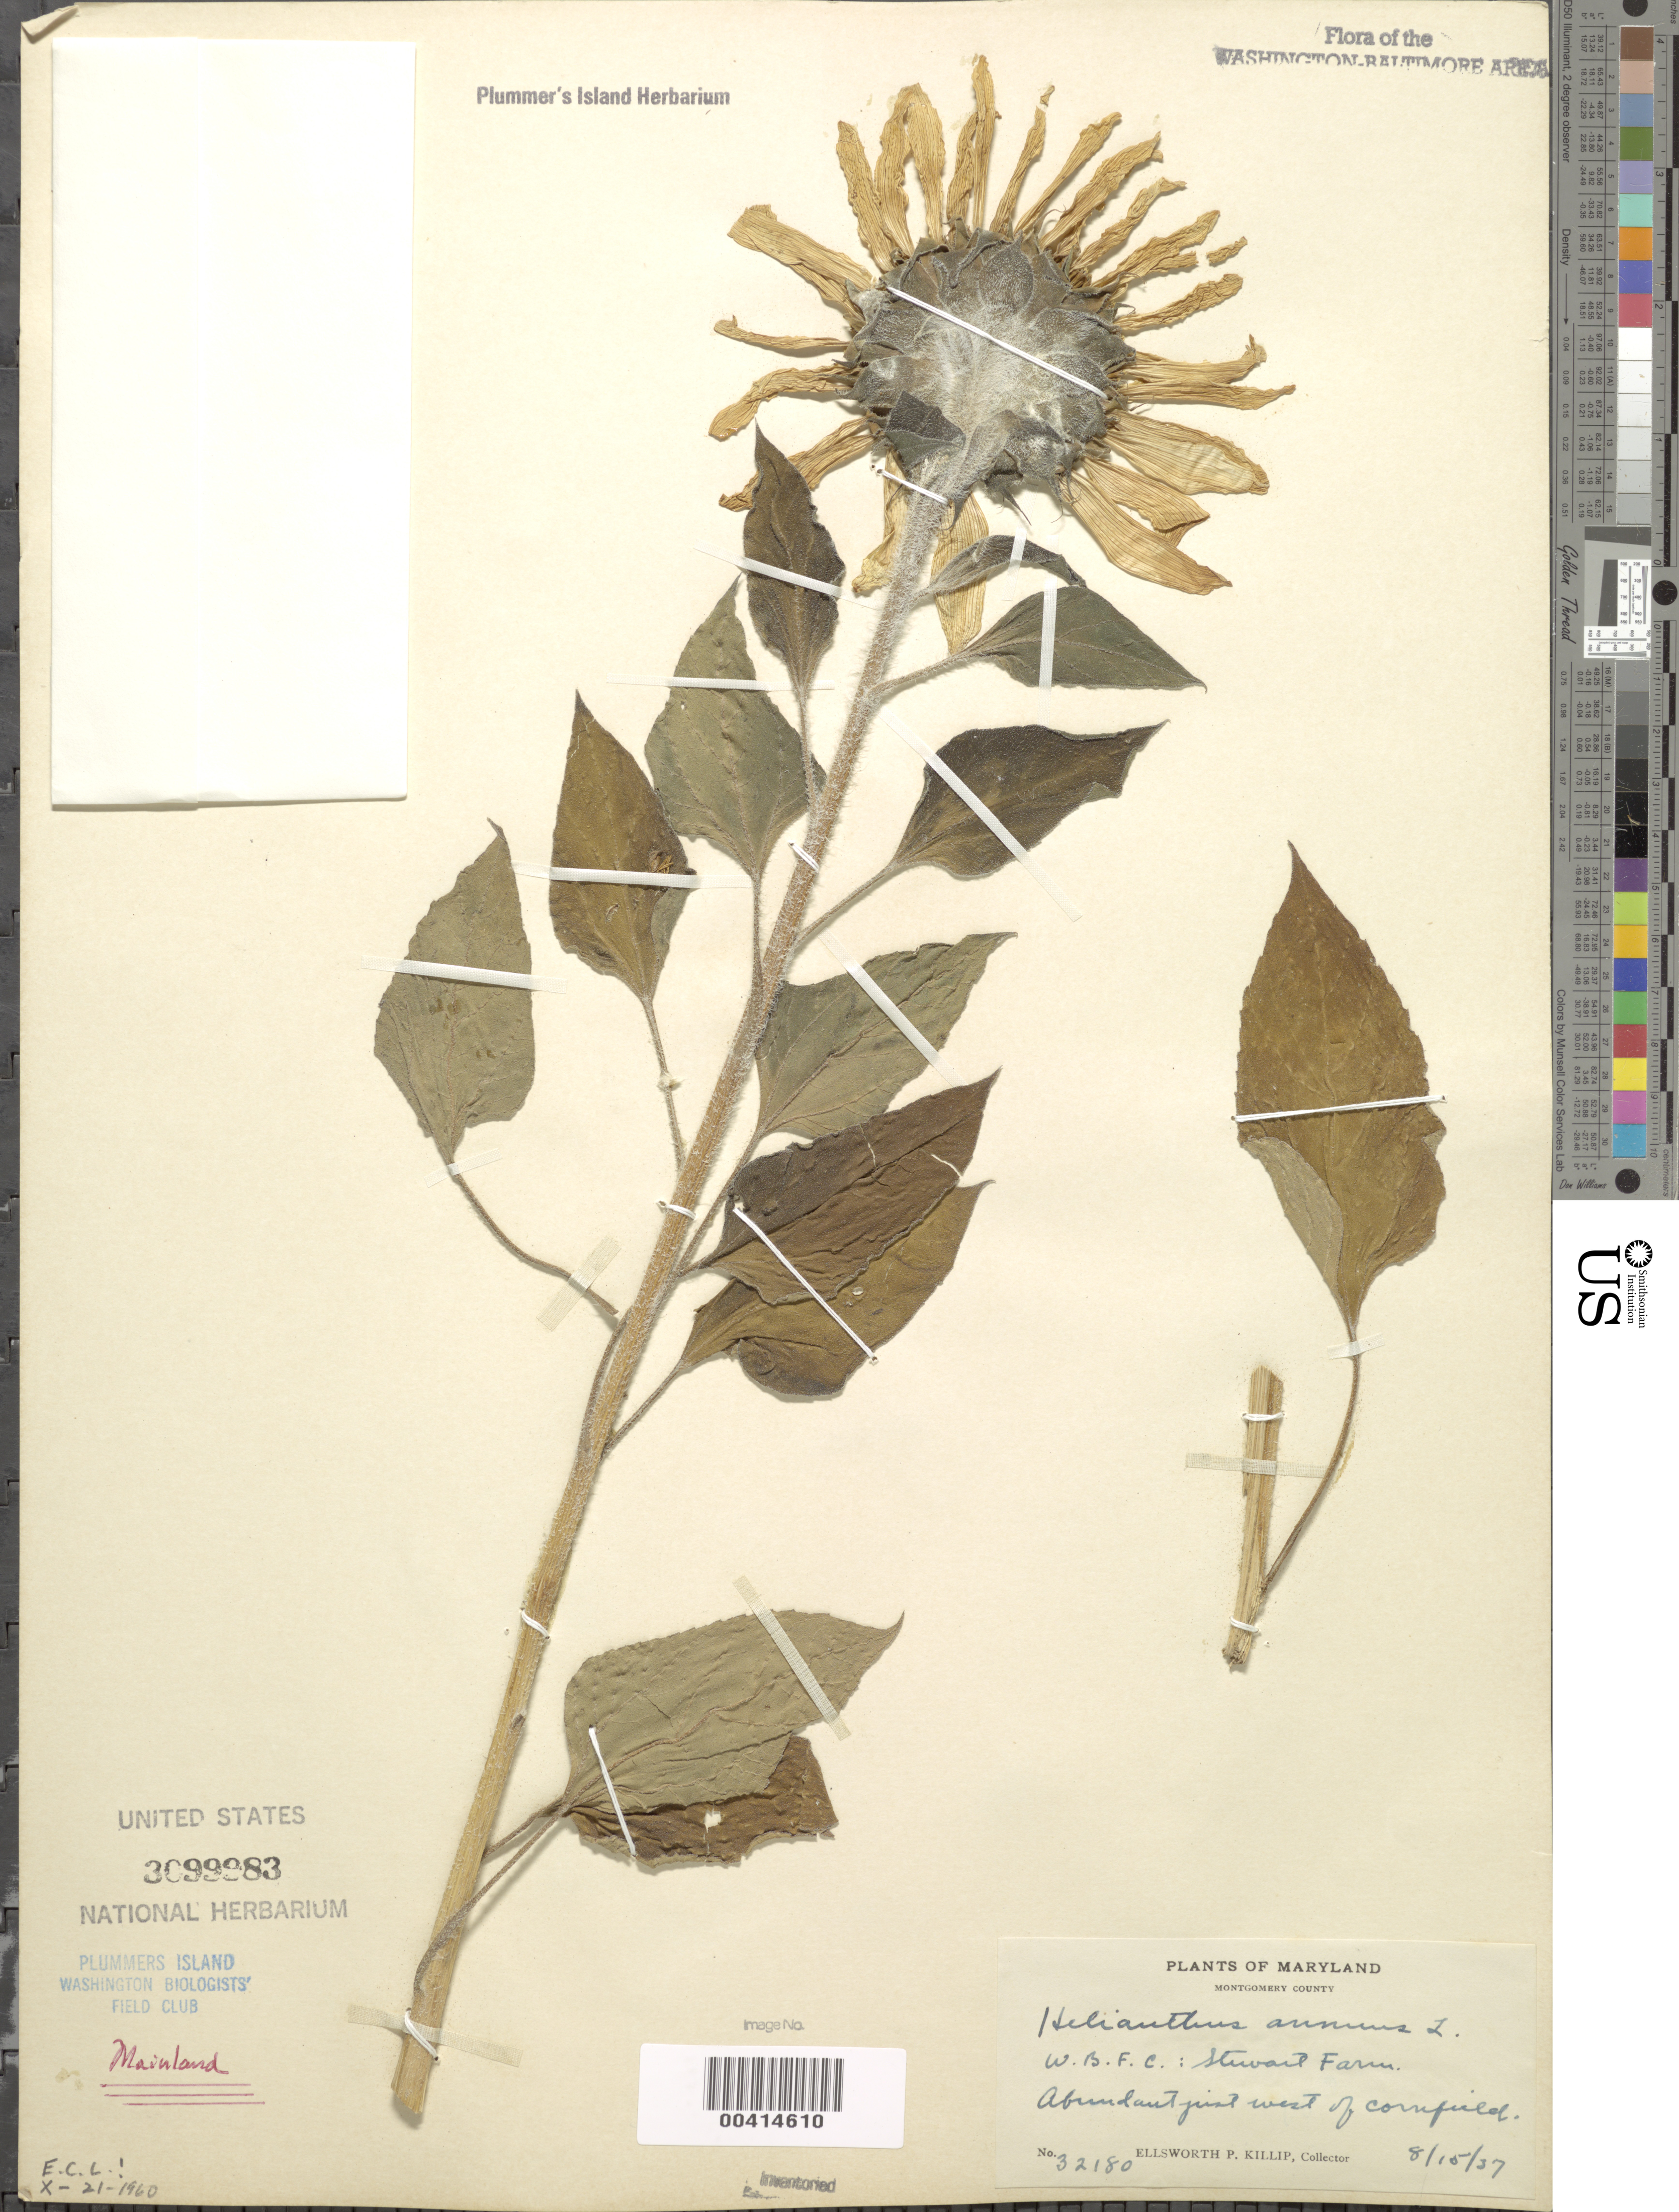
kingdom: Plantae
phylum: Tracheophyta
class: Magnoliopsida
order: Asterales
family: Asteraceae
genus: Helianthus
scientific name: Helianthus annuus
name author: L.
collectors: E. P. Killip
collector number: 32180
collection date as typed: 15 Aug 1937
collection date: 1937-08-15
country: United States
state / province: Maryland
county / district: Montgomery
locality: Plummer's Island; mainland, Stewart Farm C. & O. Canal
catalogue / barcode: US 3099983